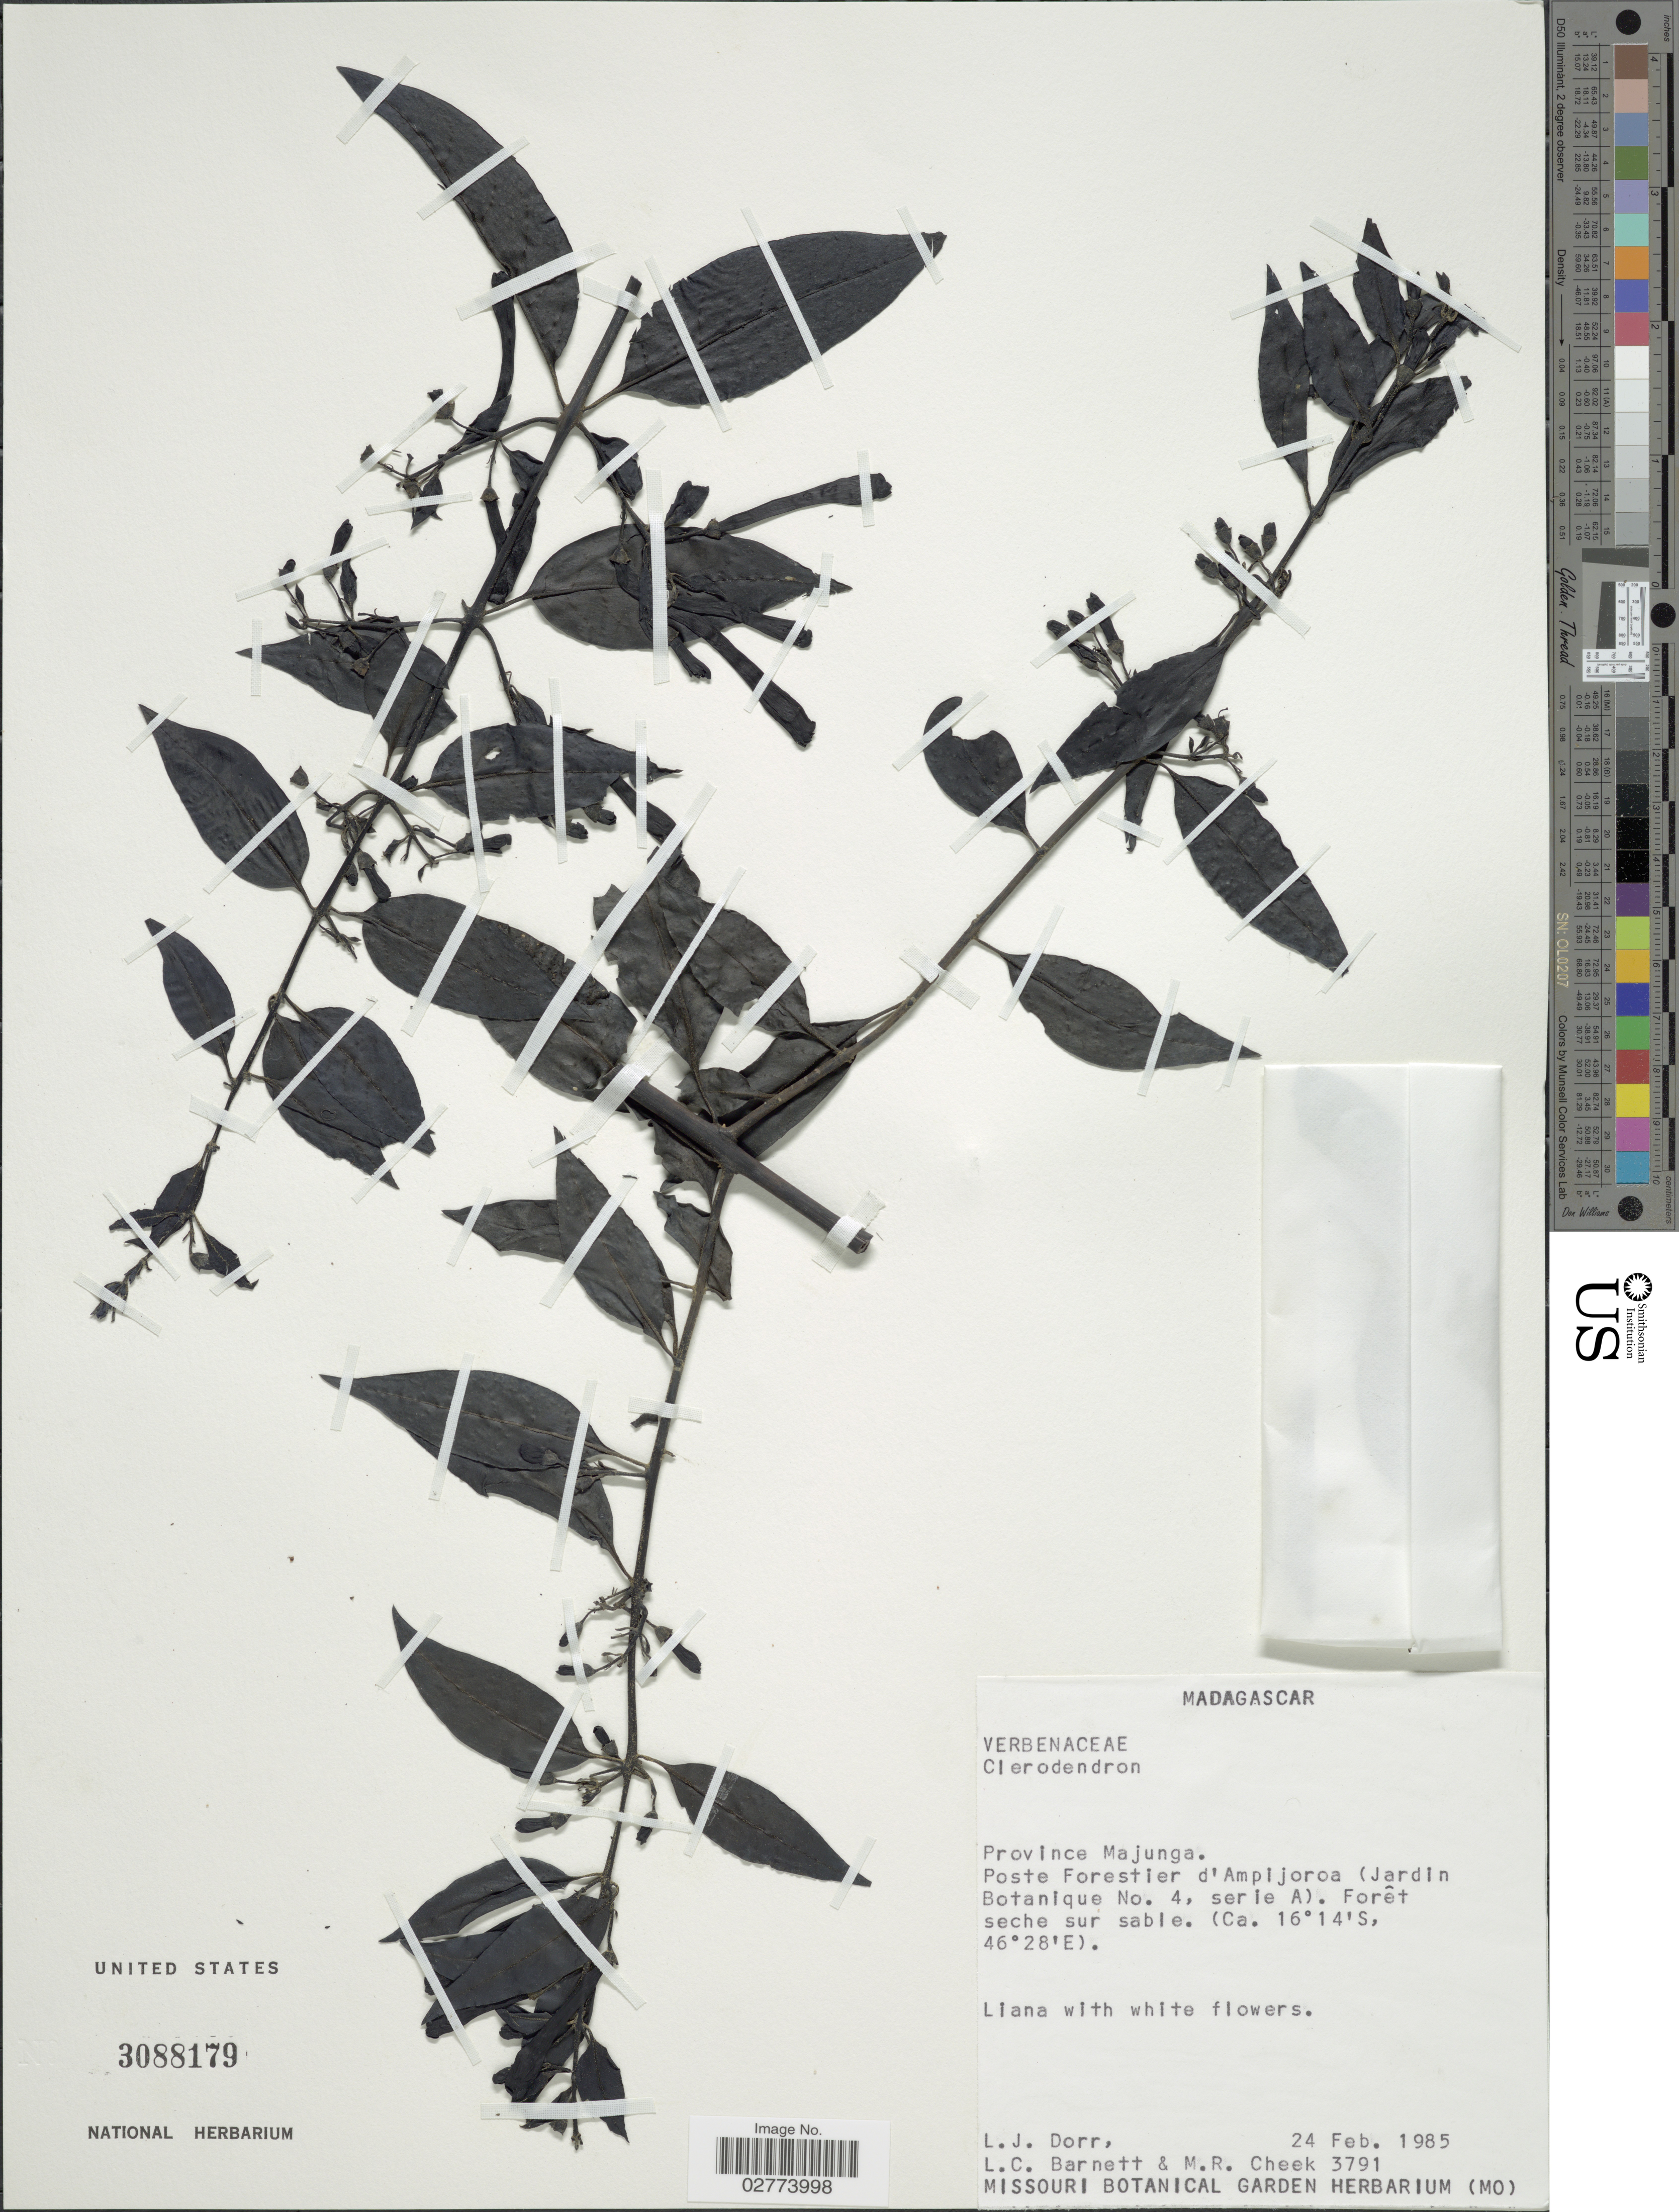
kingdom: Plantae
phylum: Tracheophyta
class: Magnoliopsida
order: Lamiales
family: Lamiaceae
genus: Clerodendrum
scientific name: Clerodendrum sp.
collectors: L. J. Dorr, L. C. Barnett & M. Cheek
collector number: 3791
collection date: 1985-02-24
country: Madagascar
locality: Province Majunga. Poste Forestier d'Ampijoroa (Jardin Botanique No. 4, serie A).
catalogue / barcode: US 3088179